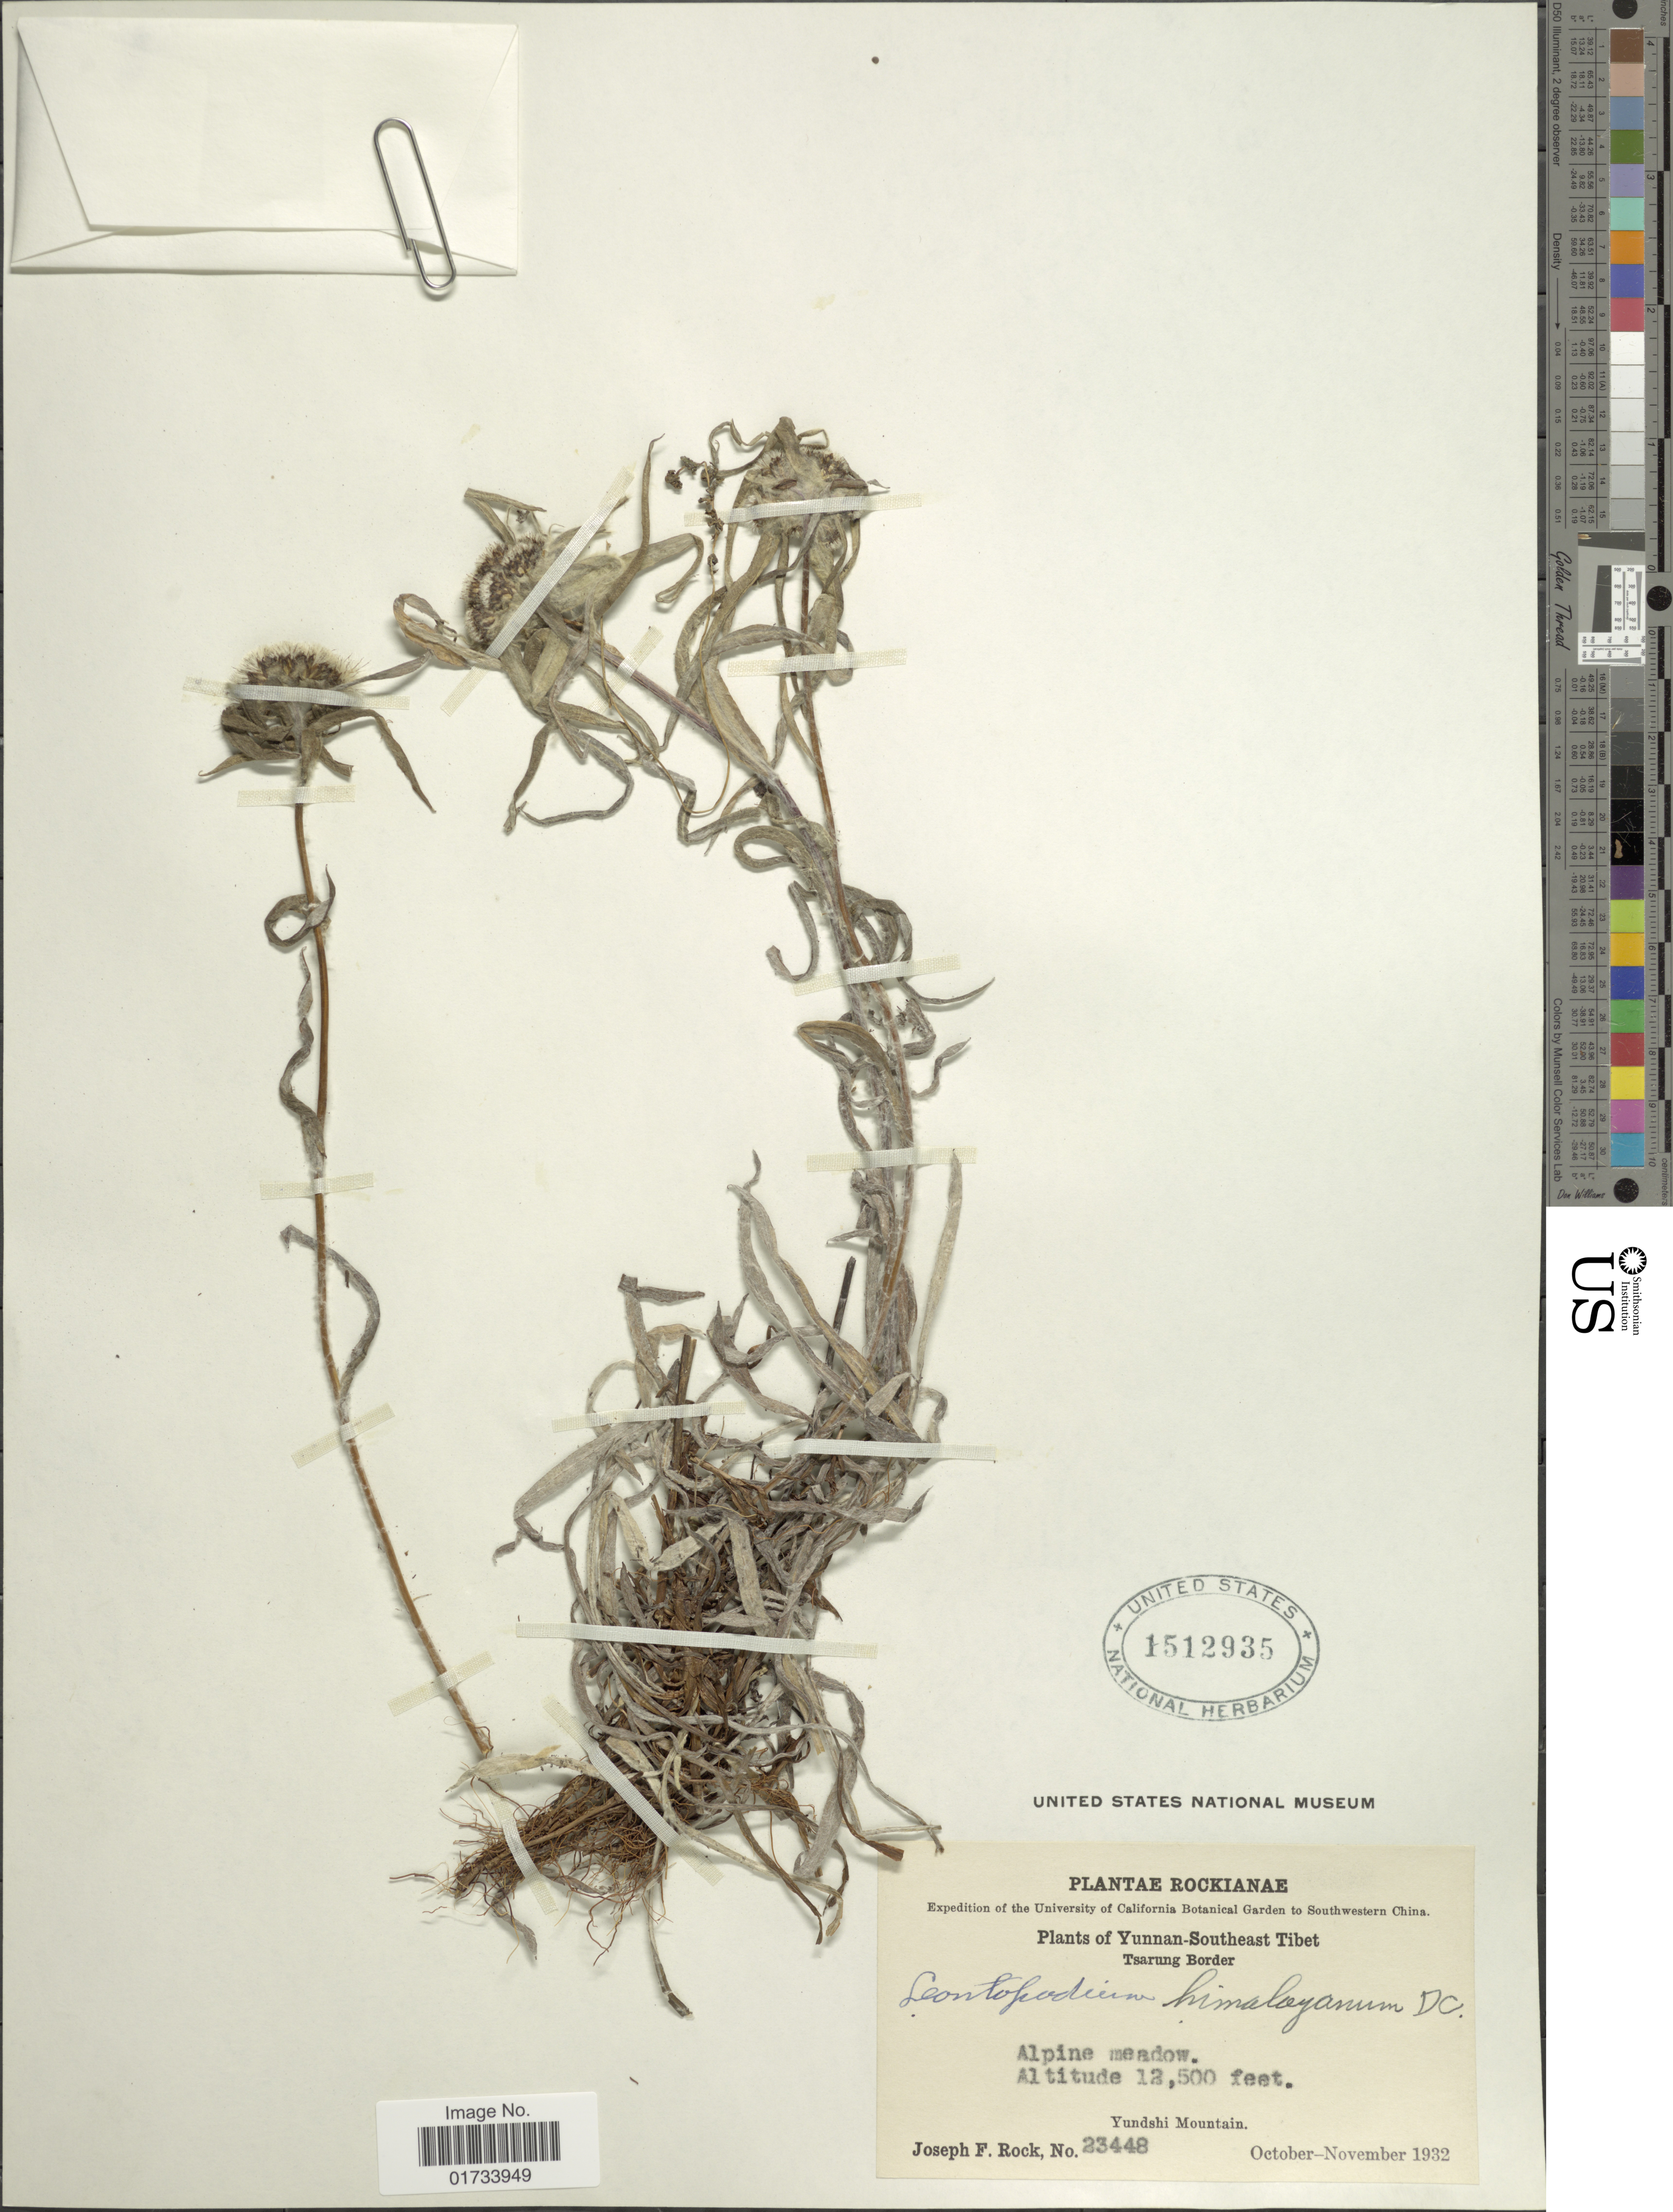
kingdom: Plantae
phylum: Tracheophyta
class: Magnoliopsida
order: Asterales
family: Asteraceae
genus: Leontopodium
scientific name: Leontopodium himalayanum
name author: DC.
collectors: J. F. Rock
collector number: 23448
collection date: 1932-10/1932-11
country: China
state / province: Yunnan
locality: Rockianae, Yunnan-Southeast Tibet, Tsarung Border, Alpine meadow, Yundshi Mountain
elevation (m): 3810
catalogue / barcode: US 1512935